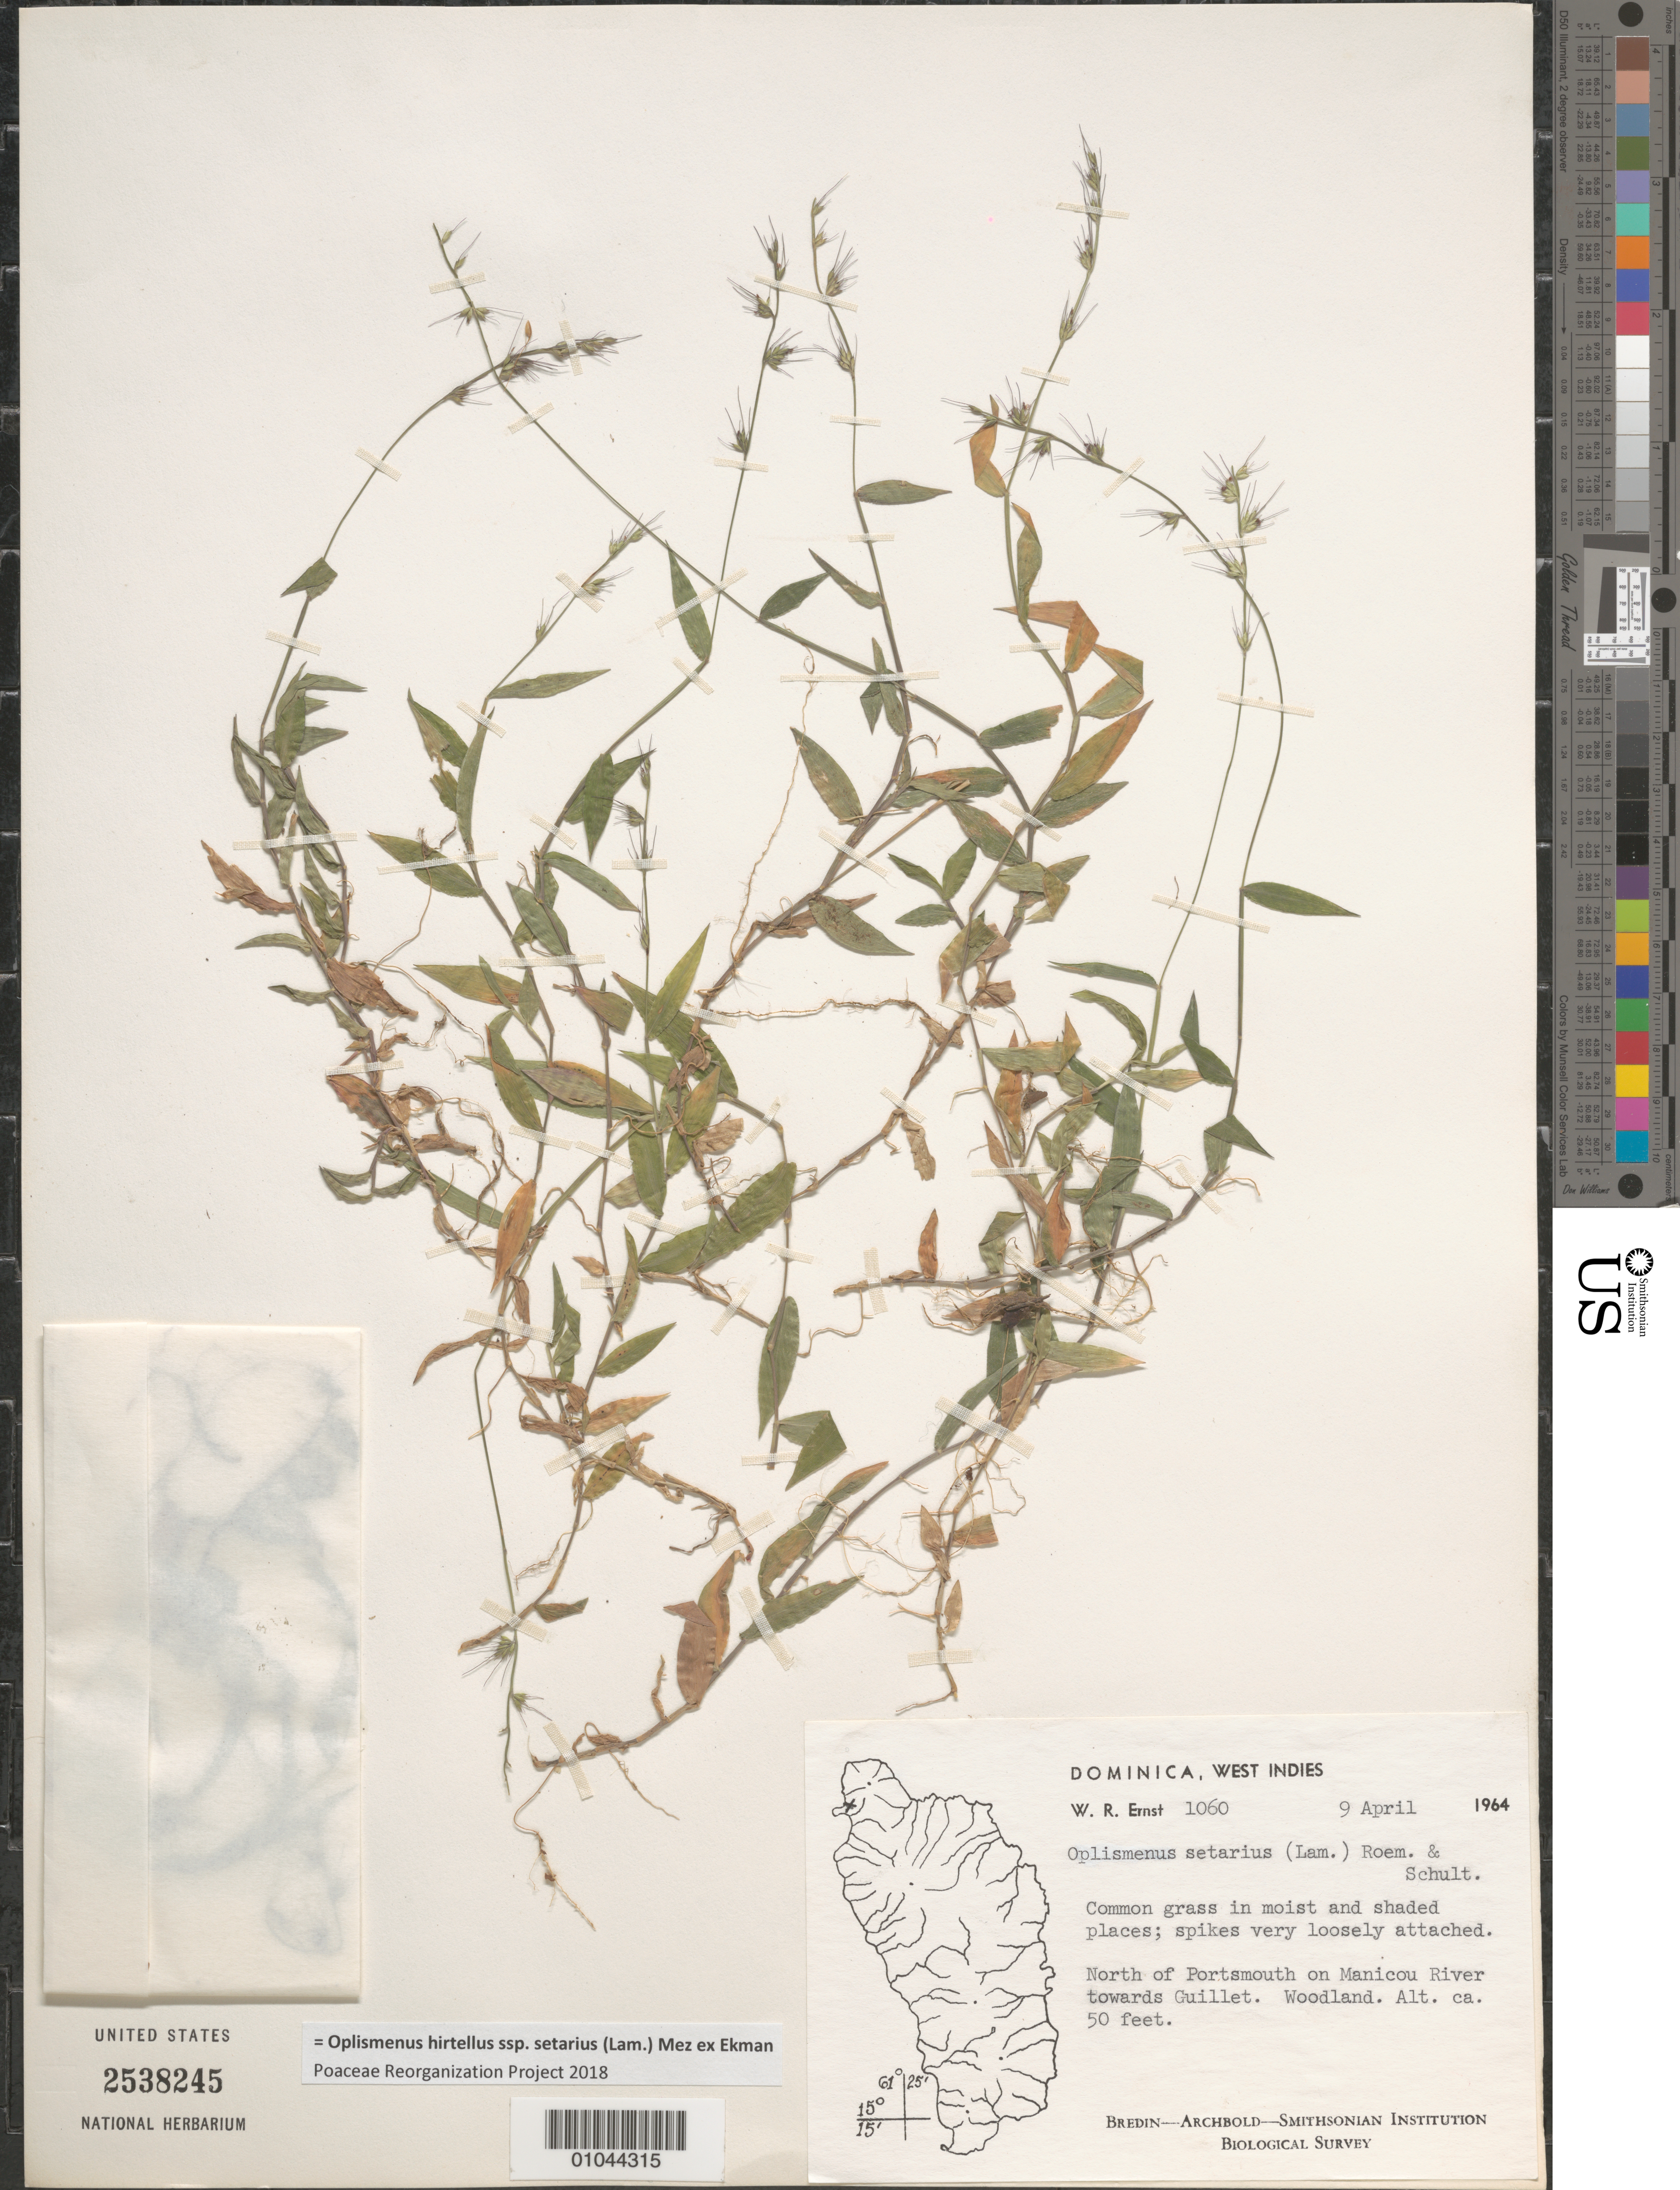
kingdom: Plantae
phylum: Tracheophyta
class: Liliopsida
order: Poales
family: Poaceae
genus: Oplismenus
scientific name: Oplismenus hirtellus subsp. setarius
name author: (Lam.) Mez ex Ekman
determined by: Poaceae Reorganization Project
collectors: W. R. Ernst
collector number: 1060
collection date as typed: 09 Apr 1964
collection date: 1964-04-09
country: Dominica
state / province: St. John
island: Dominica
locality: North of Portsmouth on Mancou River towards Guillet.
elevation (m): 15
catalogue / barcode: US 2538245